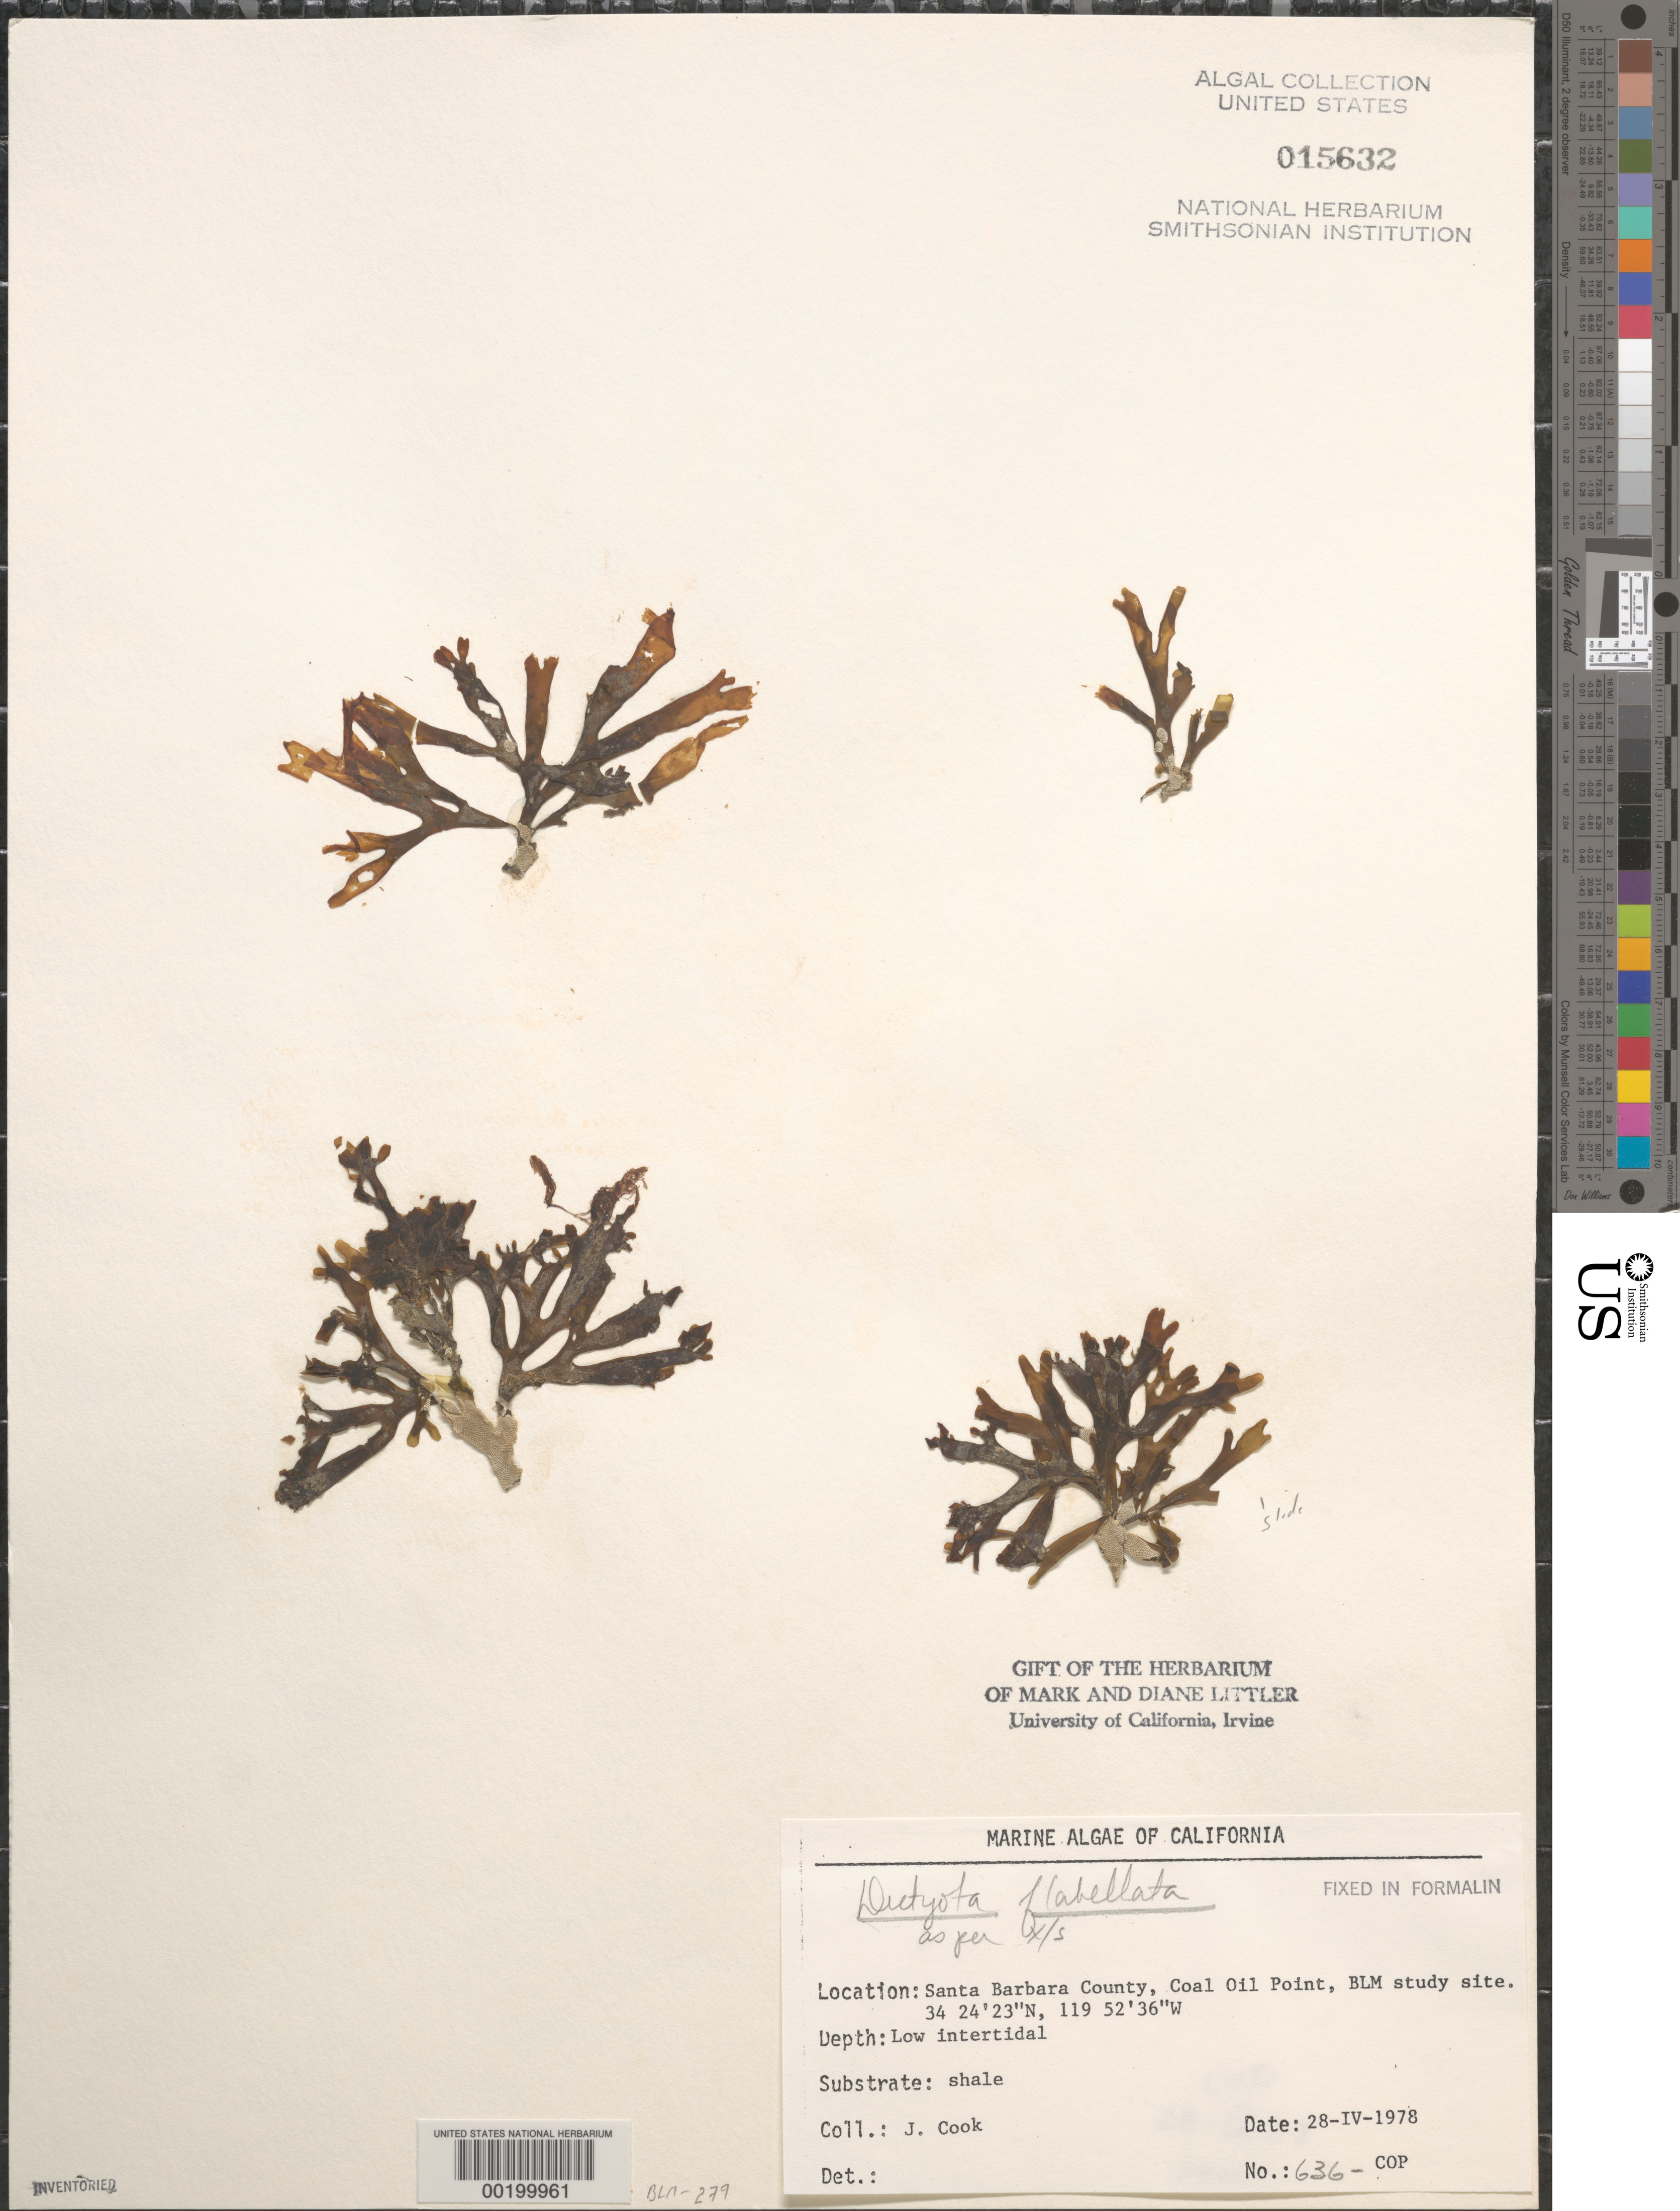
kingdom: Chromista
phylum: Ochrophyta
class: Phaeophyceae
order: Dictyotales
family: Dictyotaceae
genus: Dictyota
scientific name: Dictyota flabellata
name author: (Collins) Setch. & N.L. Gardner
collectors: J. Cook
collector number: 636-cop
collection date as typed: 28 Apr 1978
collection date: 1978-04-28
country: United States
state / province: California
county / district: Santa Barbara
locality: Coal Oil Point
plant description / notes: BLM-SOCALBIGHT Rocky Intertidal Survey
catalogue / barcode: US 15632